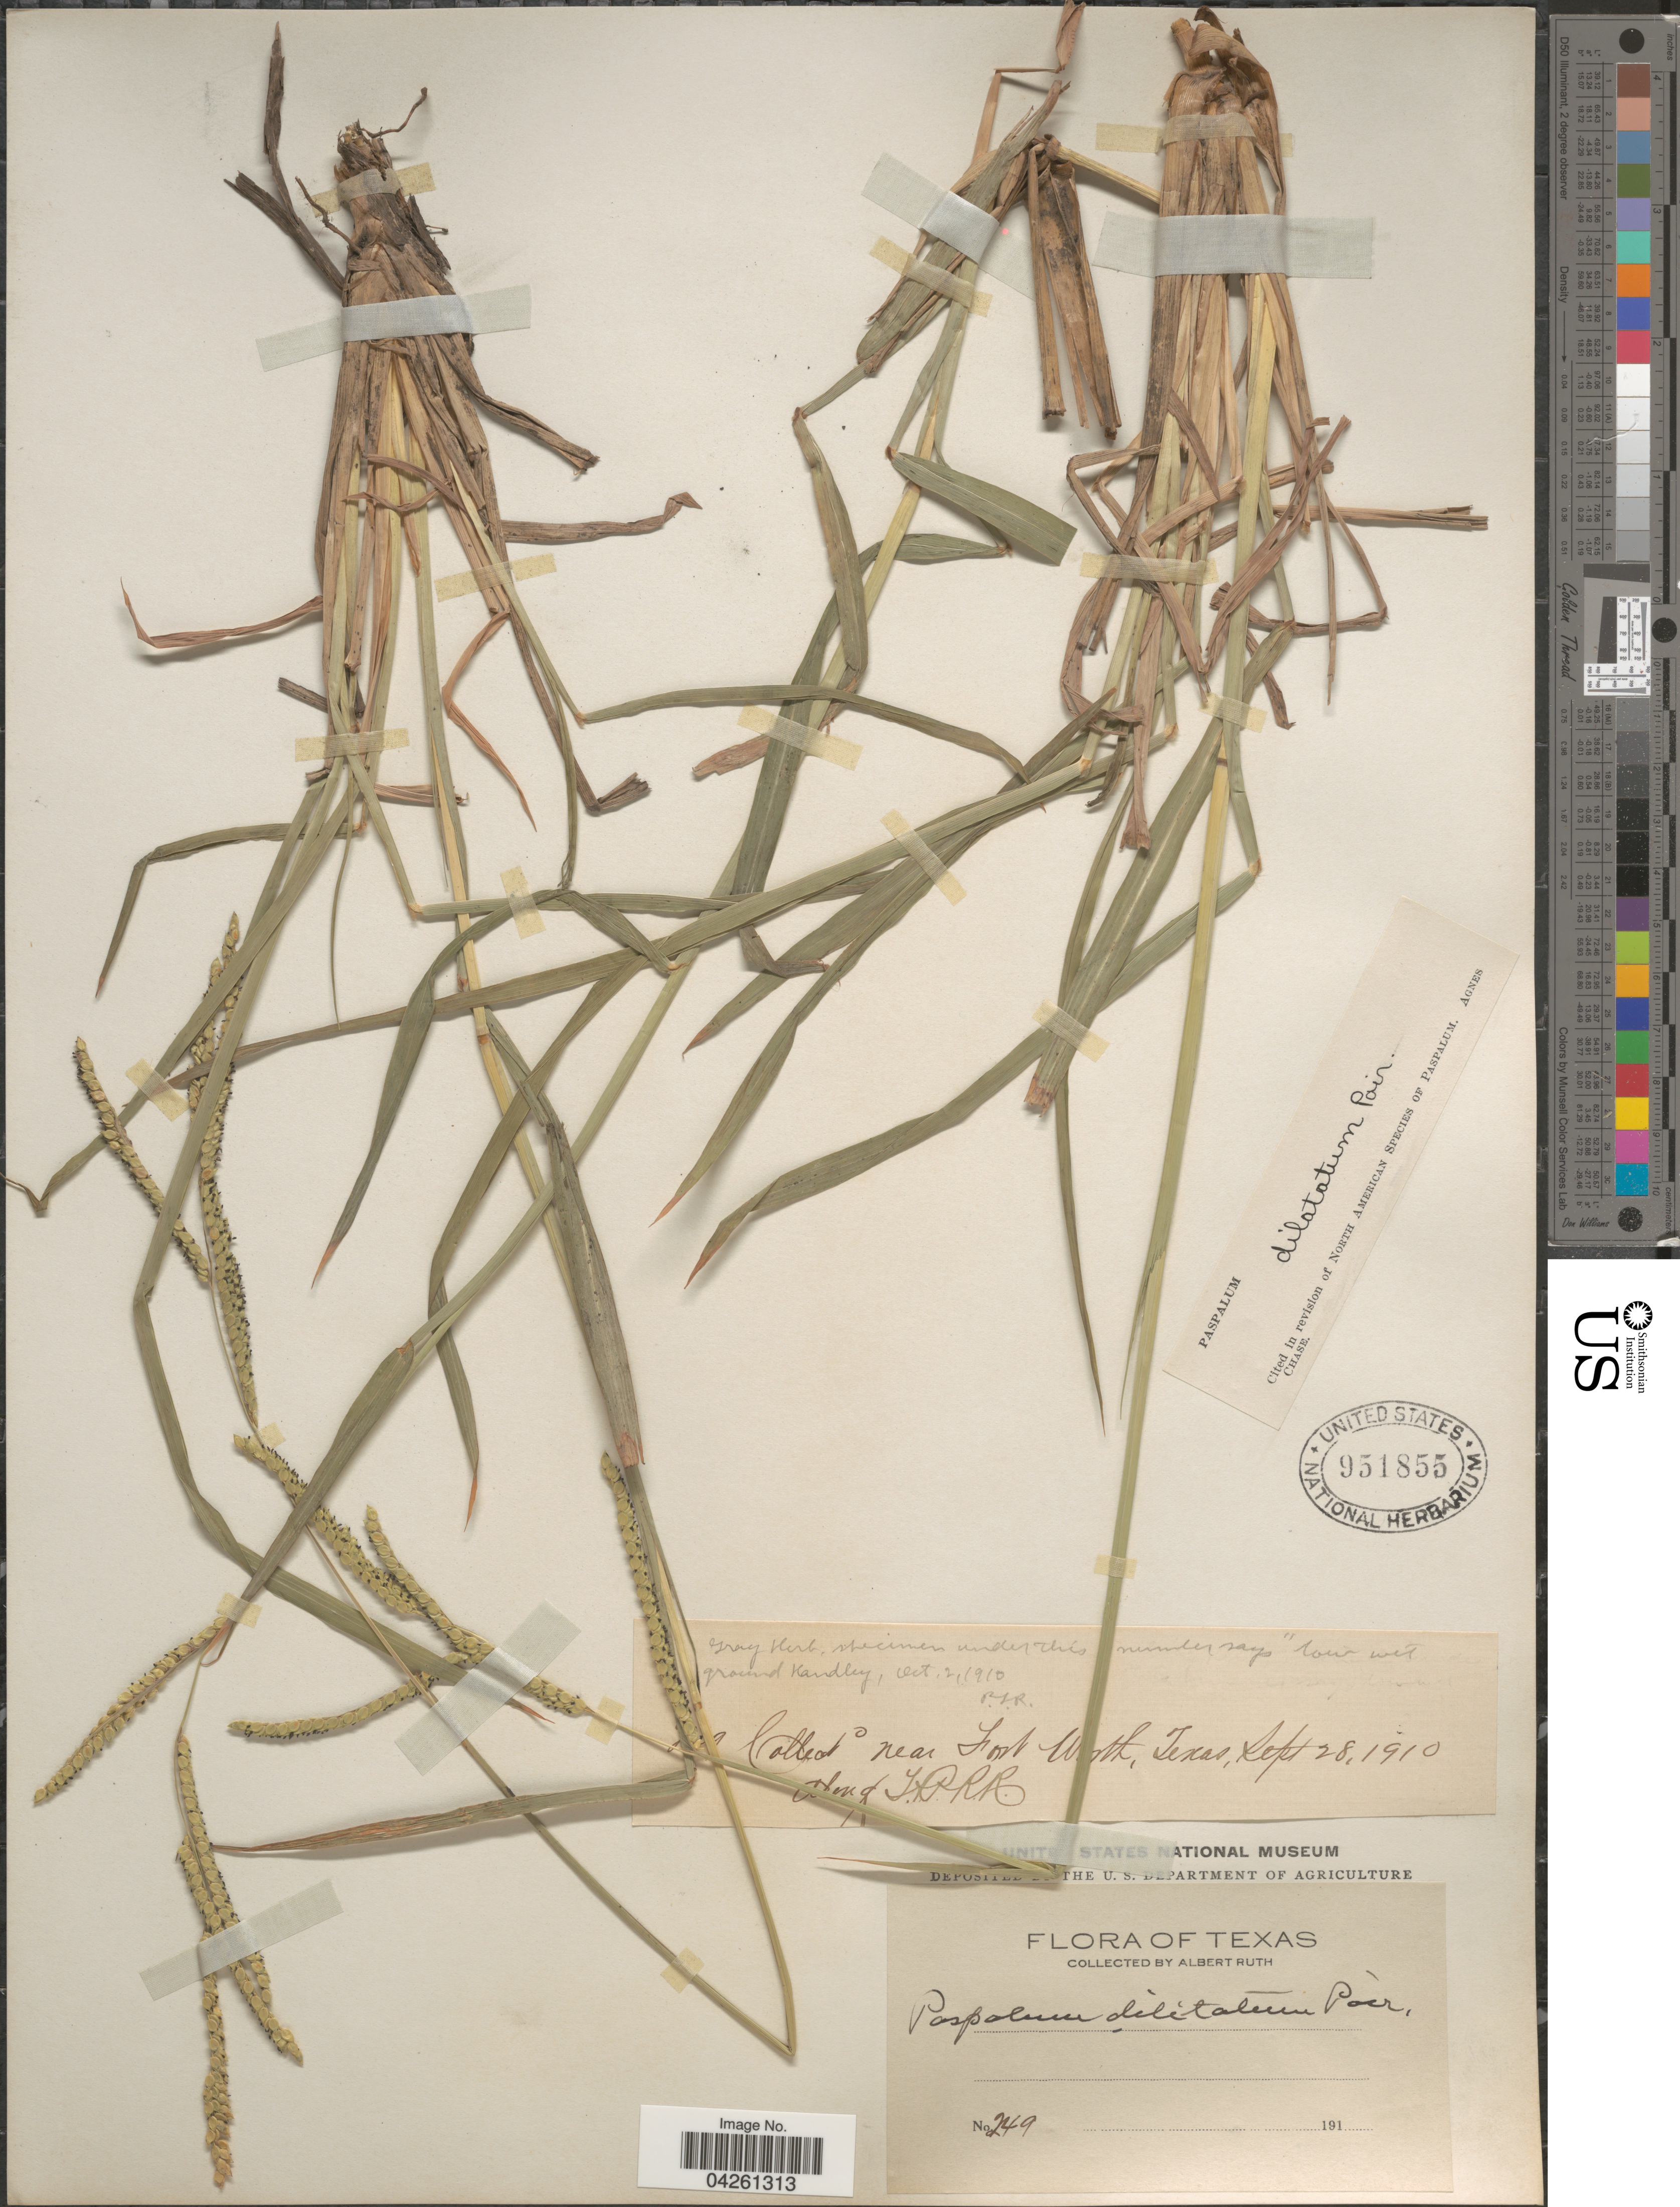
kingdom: Plantae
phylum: Tracheophyta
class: Liliopsida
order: Poales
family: Poaceae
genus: Paspalum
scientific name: Paspalum dilatatum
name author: Poir.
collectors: A. Ruth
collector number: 249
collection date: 1910-09-28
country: United States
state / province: Texas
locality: Near Fort Worth. Along T.P.R.R.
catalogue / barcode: US 951855